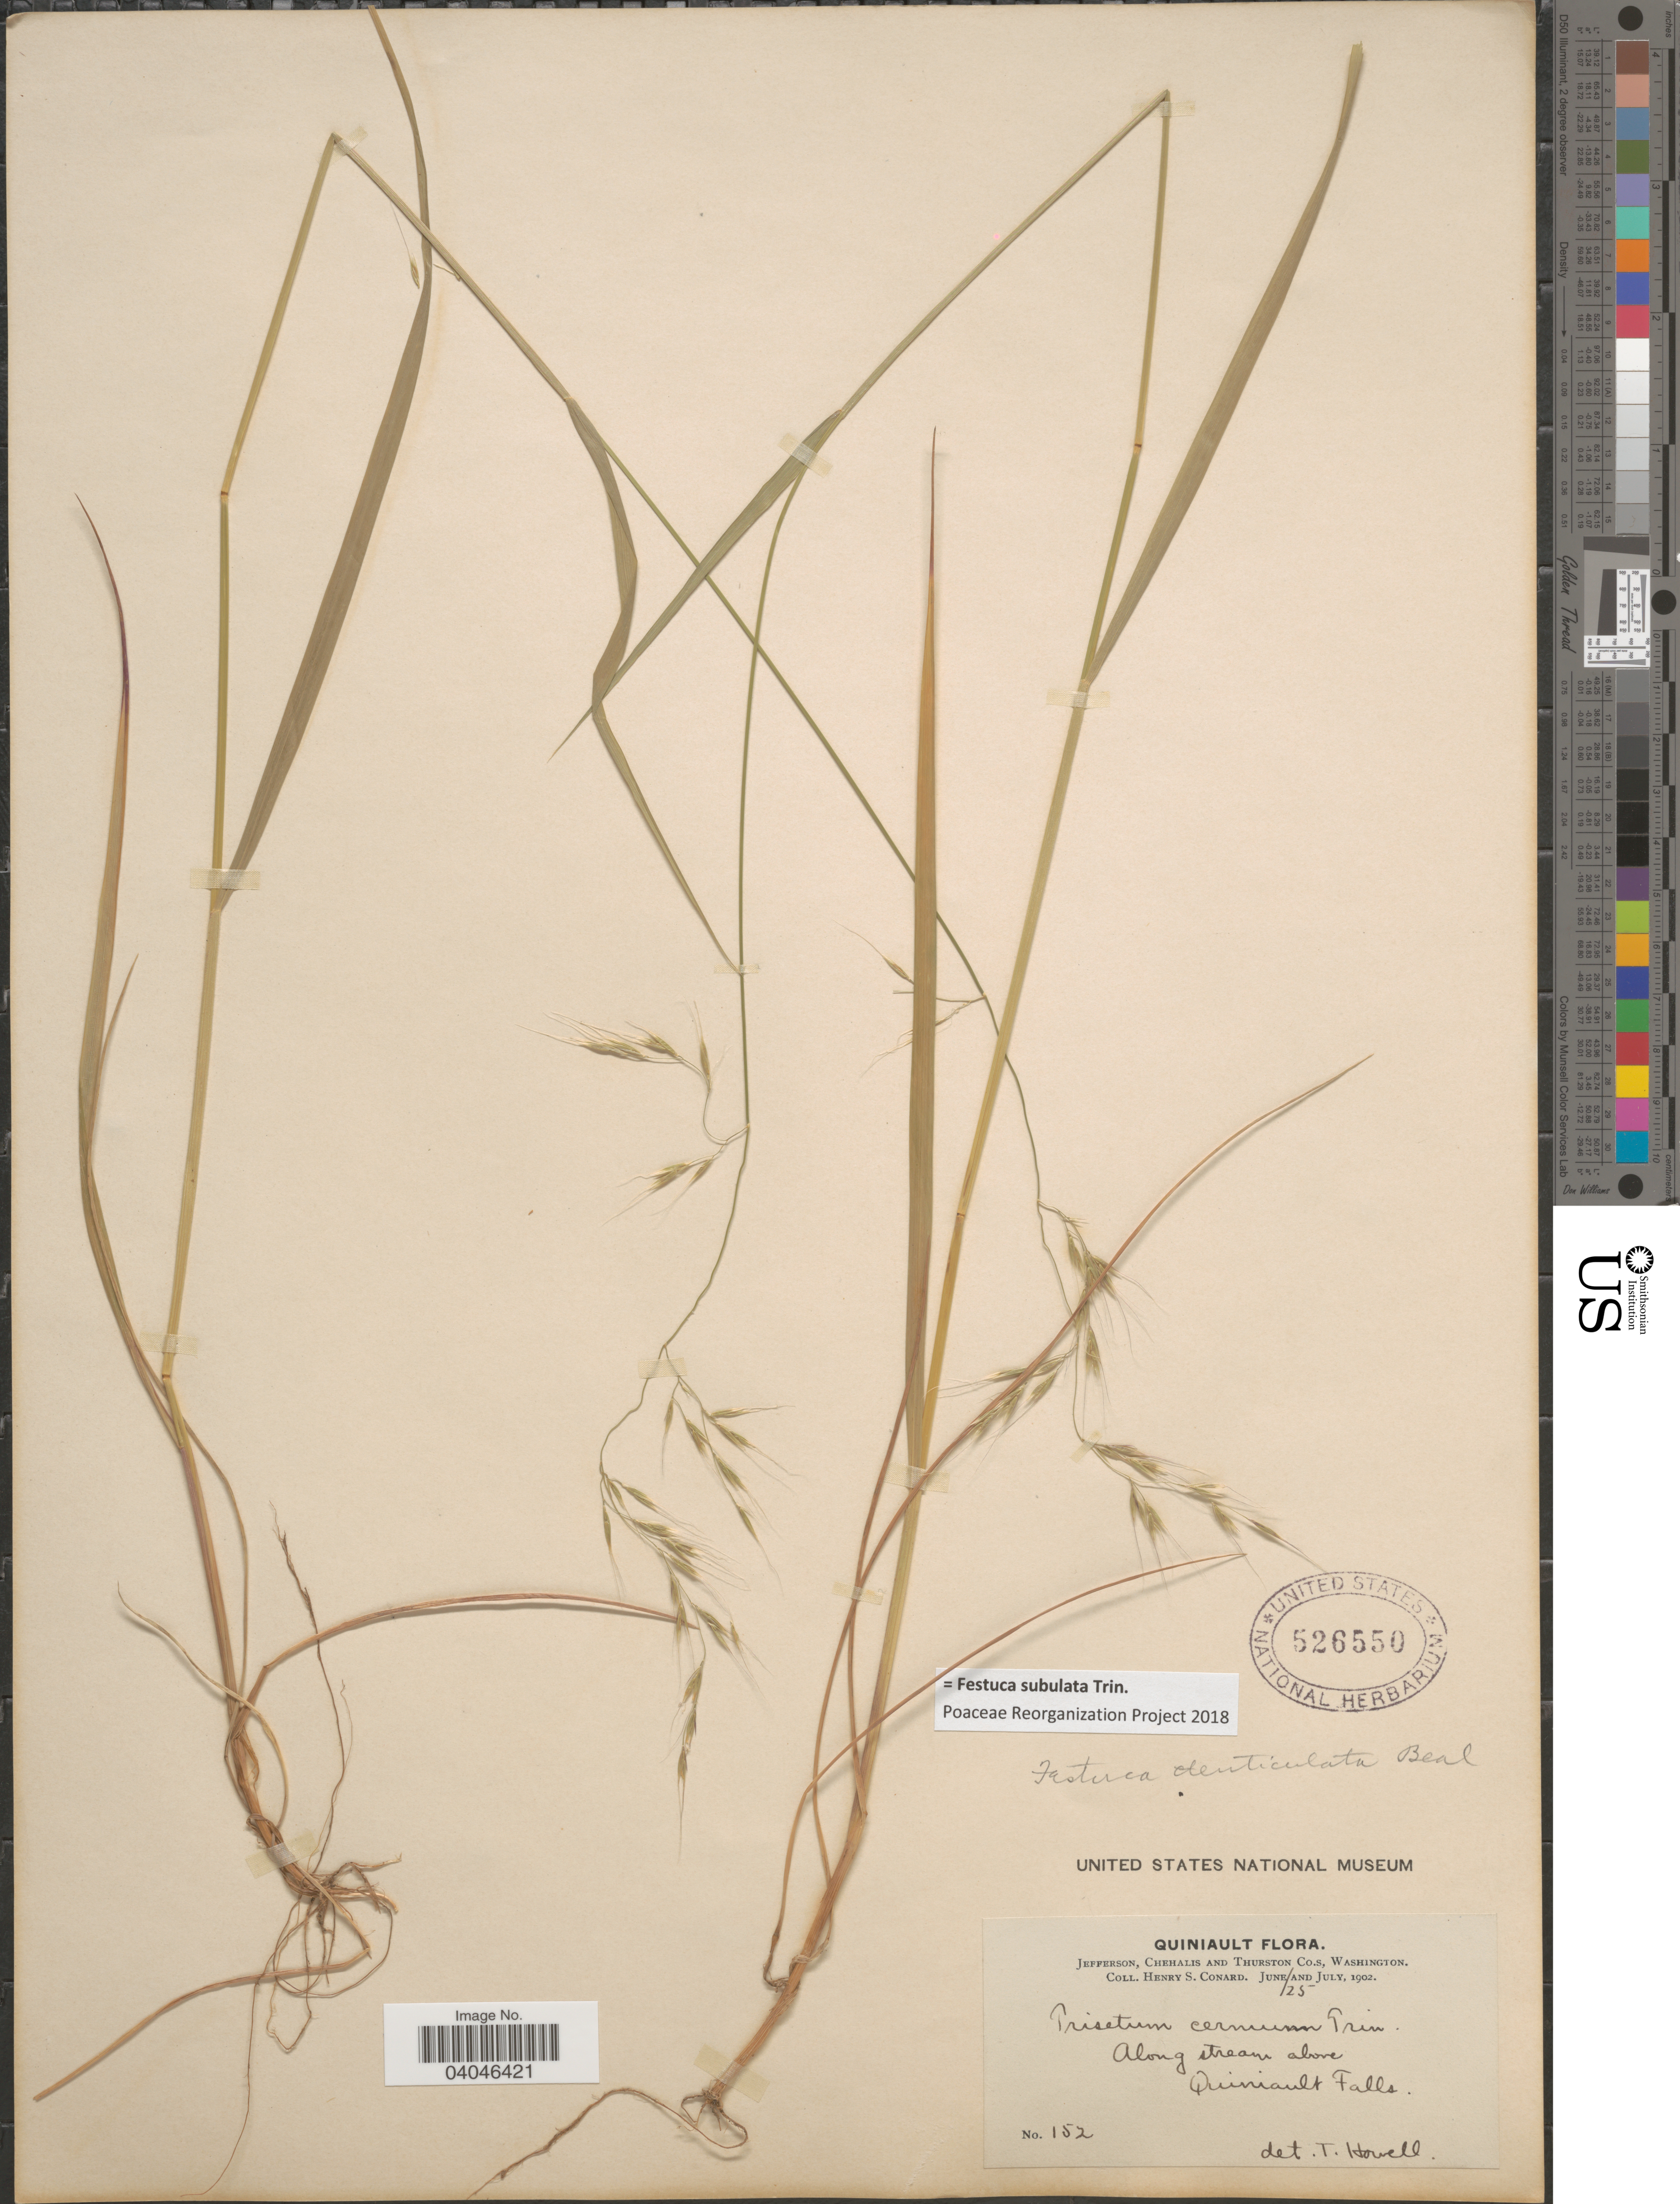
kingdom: Plantae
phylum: Tracheophyta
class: Liliopsida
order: Poales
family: Poaceae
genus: Festuca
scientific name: Festuca subulata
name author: Trin.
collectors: H. S. Conard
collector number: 152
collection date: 1902-06-25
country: United States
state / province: Washington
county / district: Thurston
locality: Jefferson, Chehalis and Thurston Co.s. Quiniault Falls.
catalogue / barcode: US 526550